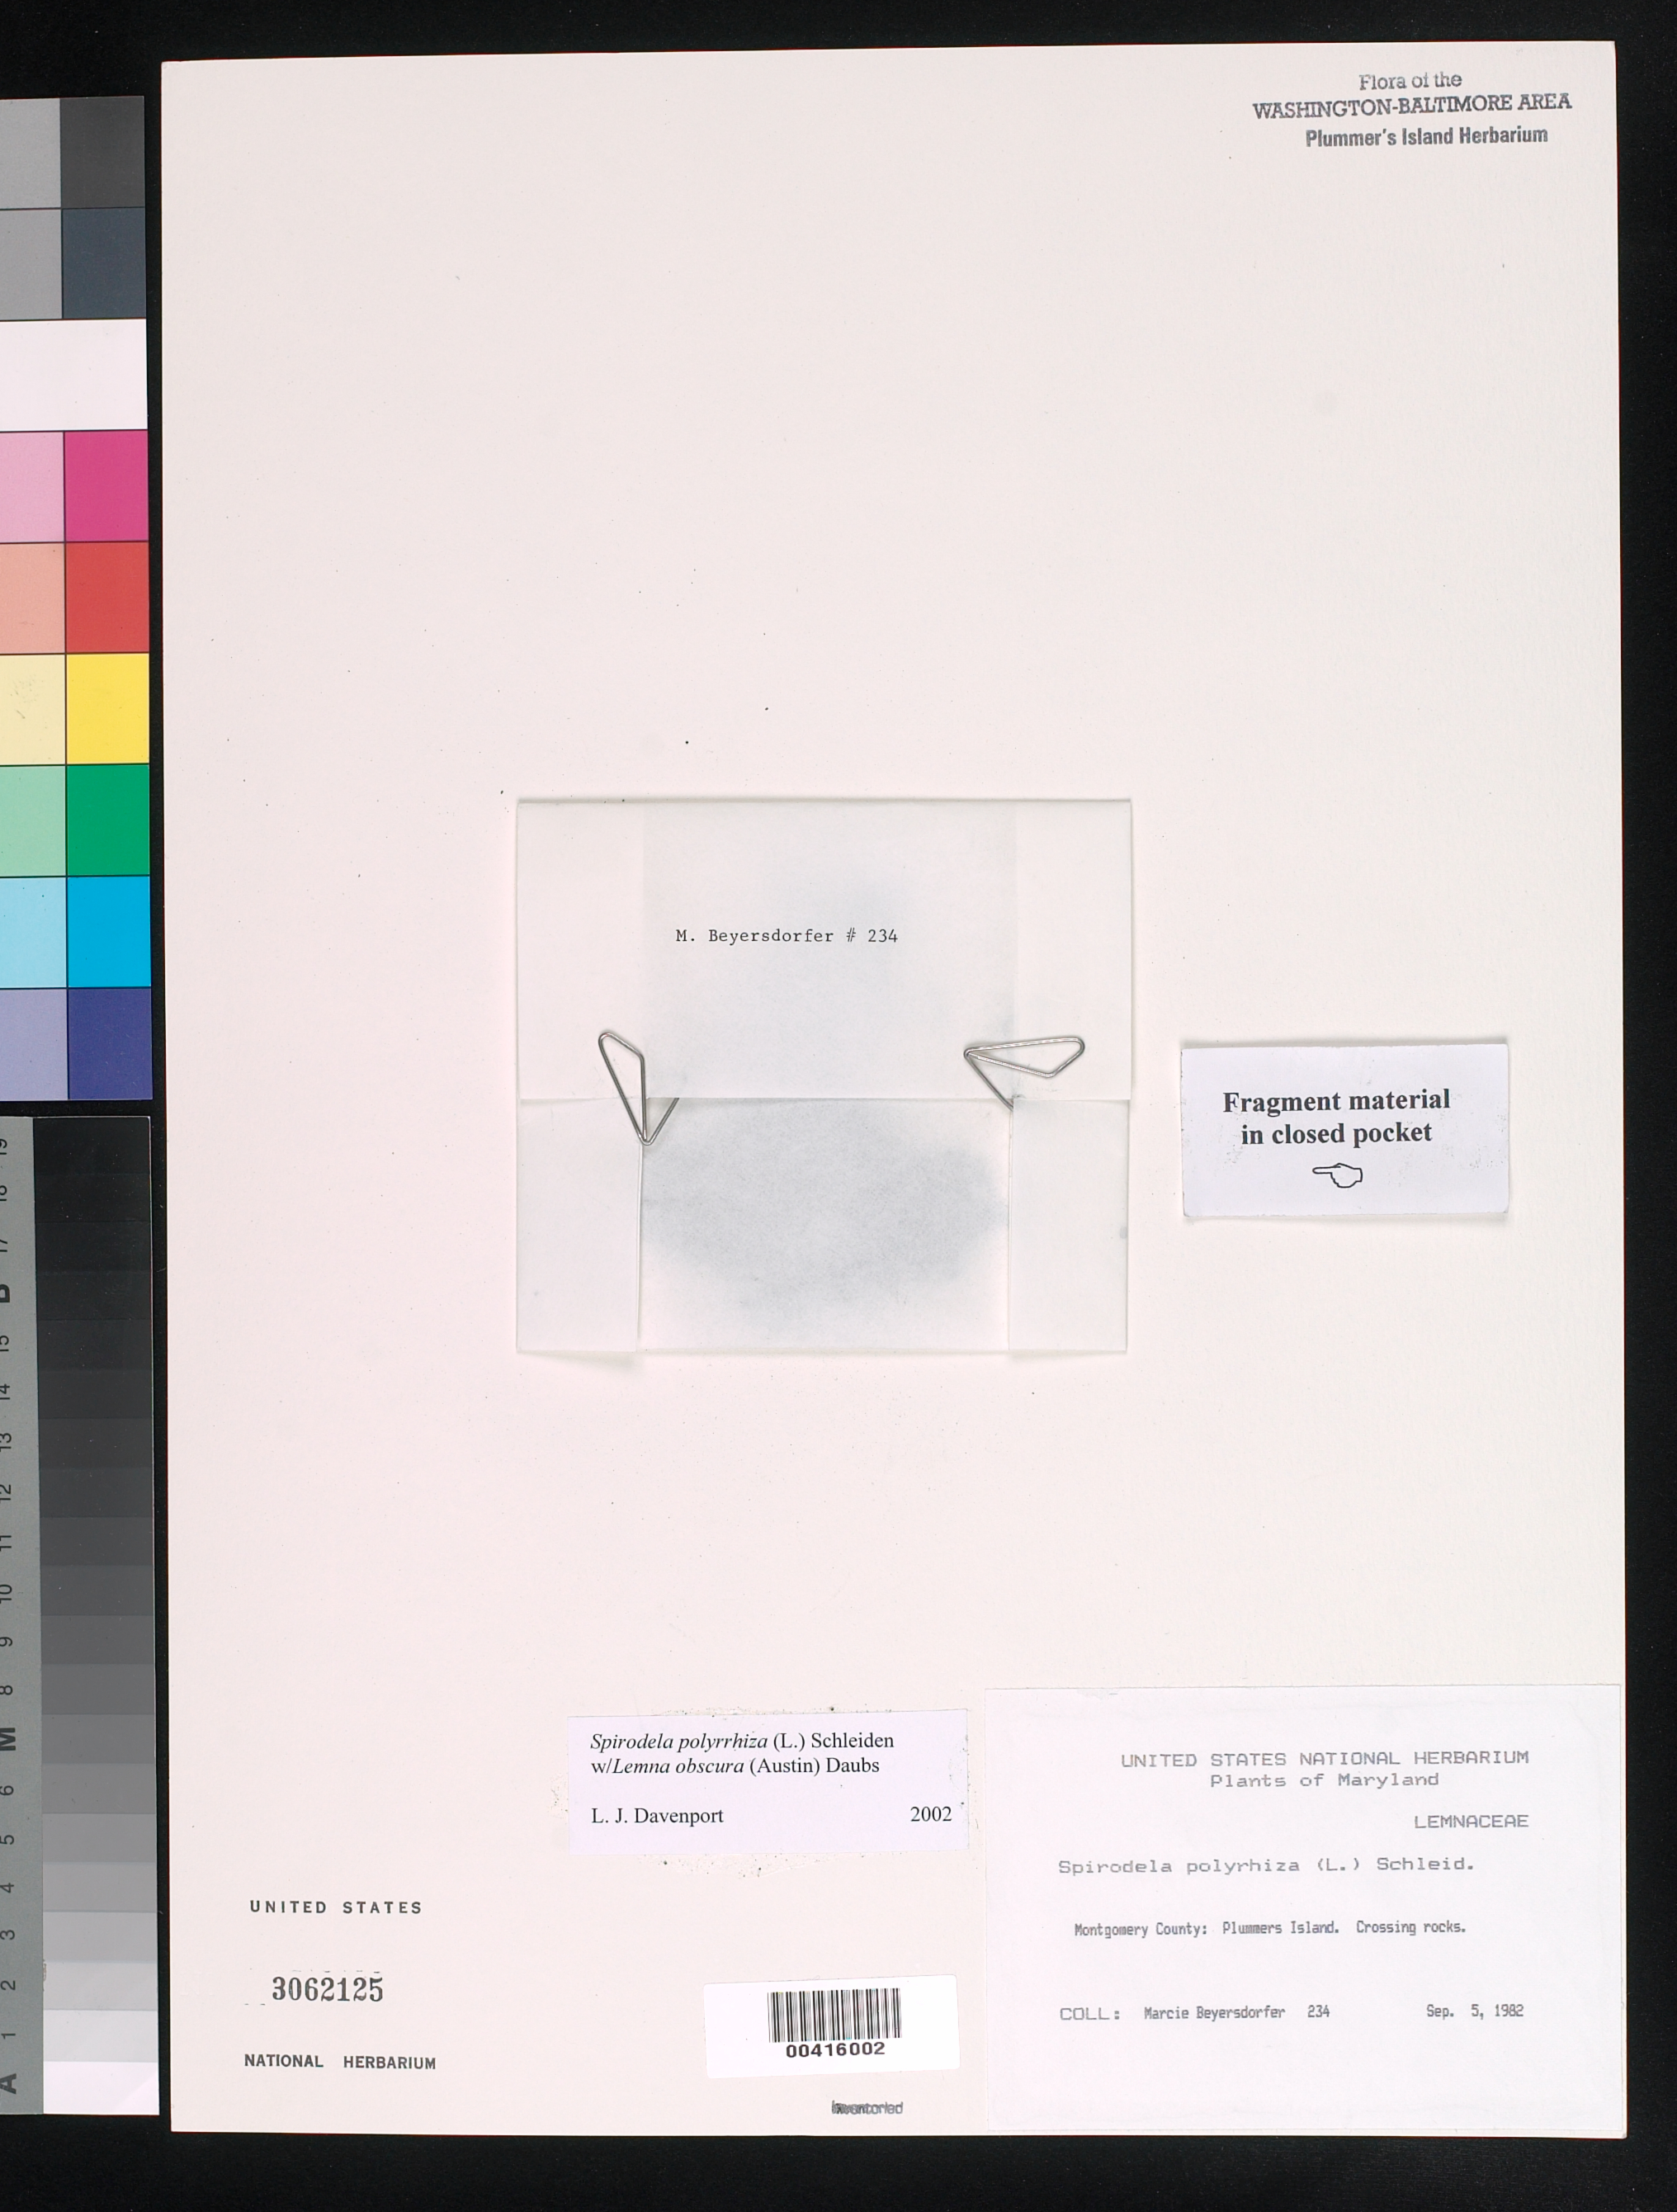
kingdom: Plantae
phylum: Tracheophyta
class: Liliopsida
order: Alismatales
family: Araceae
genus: Spirodela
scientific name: Spirodela polyrrhiza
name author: (L.) Schleid.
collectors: M. Beyersdorfer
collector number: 234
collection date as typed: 05 Sep 1982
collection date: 1982-09-05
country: United States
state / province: Maryland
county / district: Montgomery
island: Plummers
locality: Plummer's Island; Crossing Rocks. C. & O. Canal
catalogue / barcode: US 3062125-2